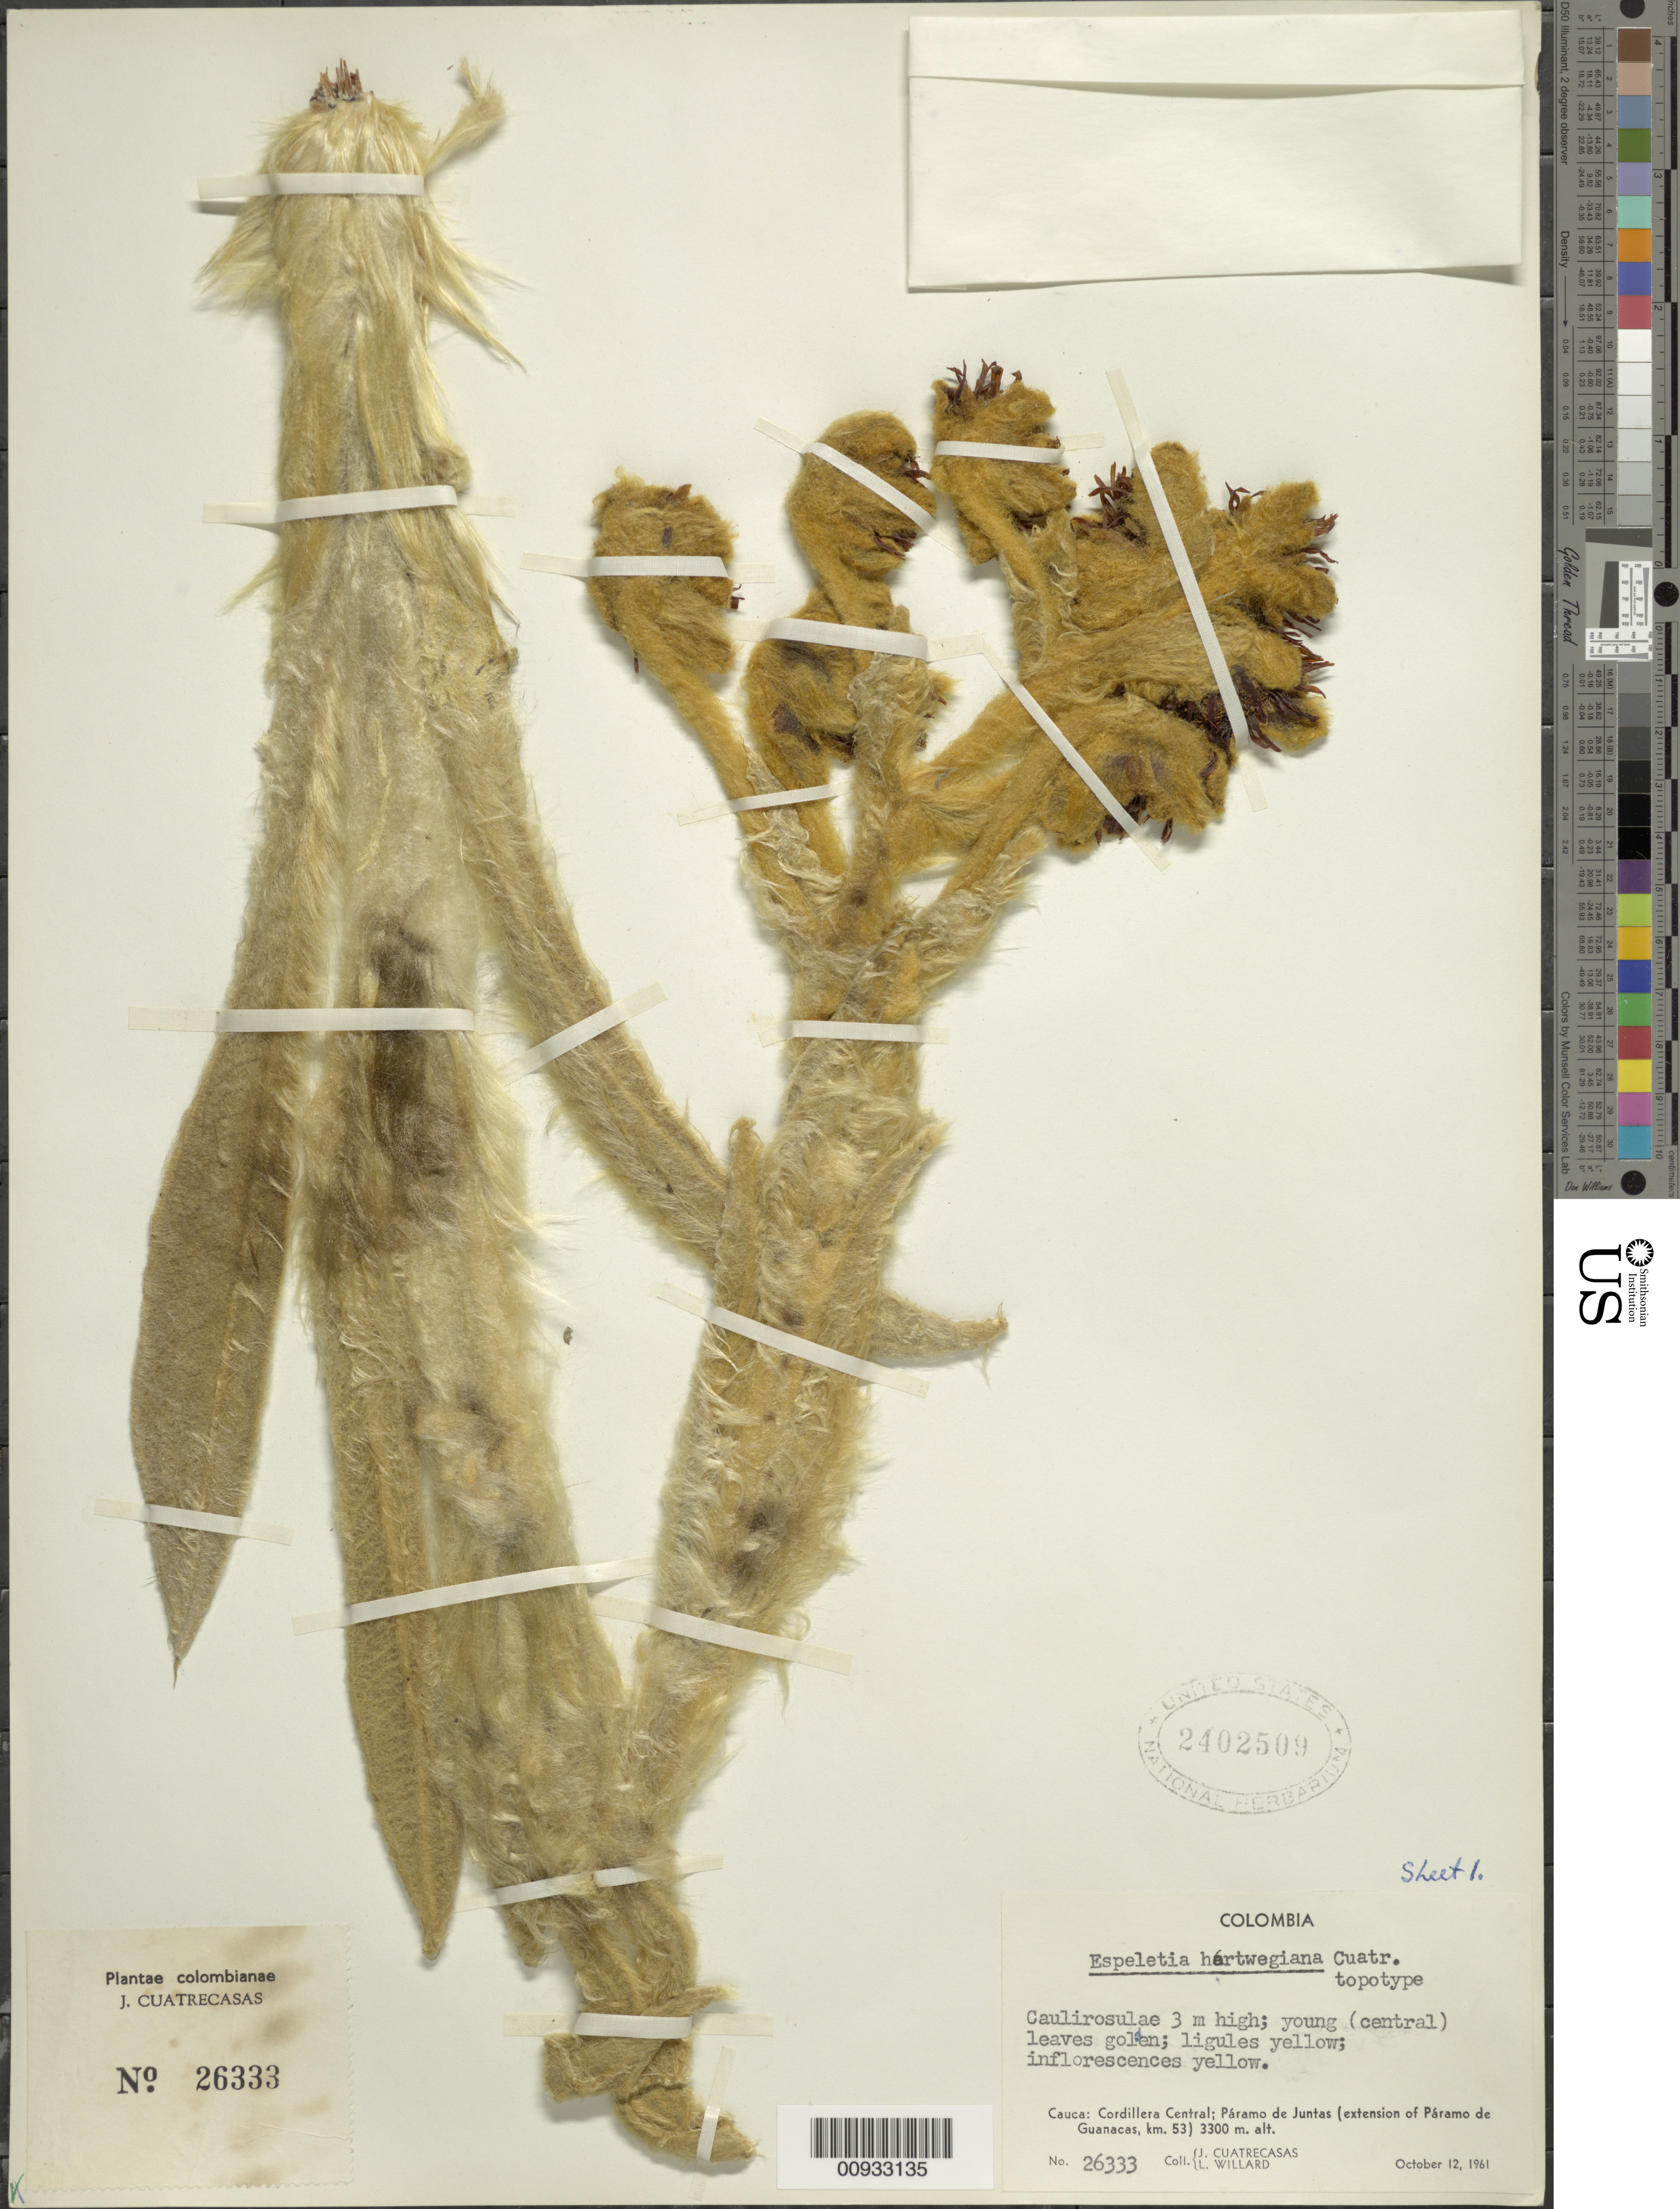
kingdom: Plantae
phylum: Tracheophyta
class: Magnoliopsida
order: Asterales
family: Asteraceae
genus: Espeletia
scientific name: Espeletia hartwegiana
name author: Sch. Bip. ex Cuatrec.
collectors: J. Cuatrecasas & L. Willard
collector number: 26333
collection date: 1961-10-12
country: Colombia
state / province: Cauca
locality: Páramo de Juntas. Extensión de Páramo de Guanacas, Cordillera Central.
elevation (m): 3300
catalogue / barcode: US 2402509